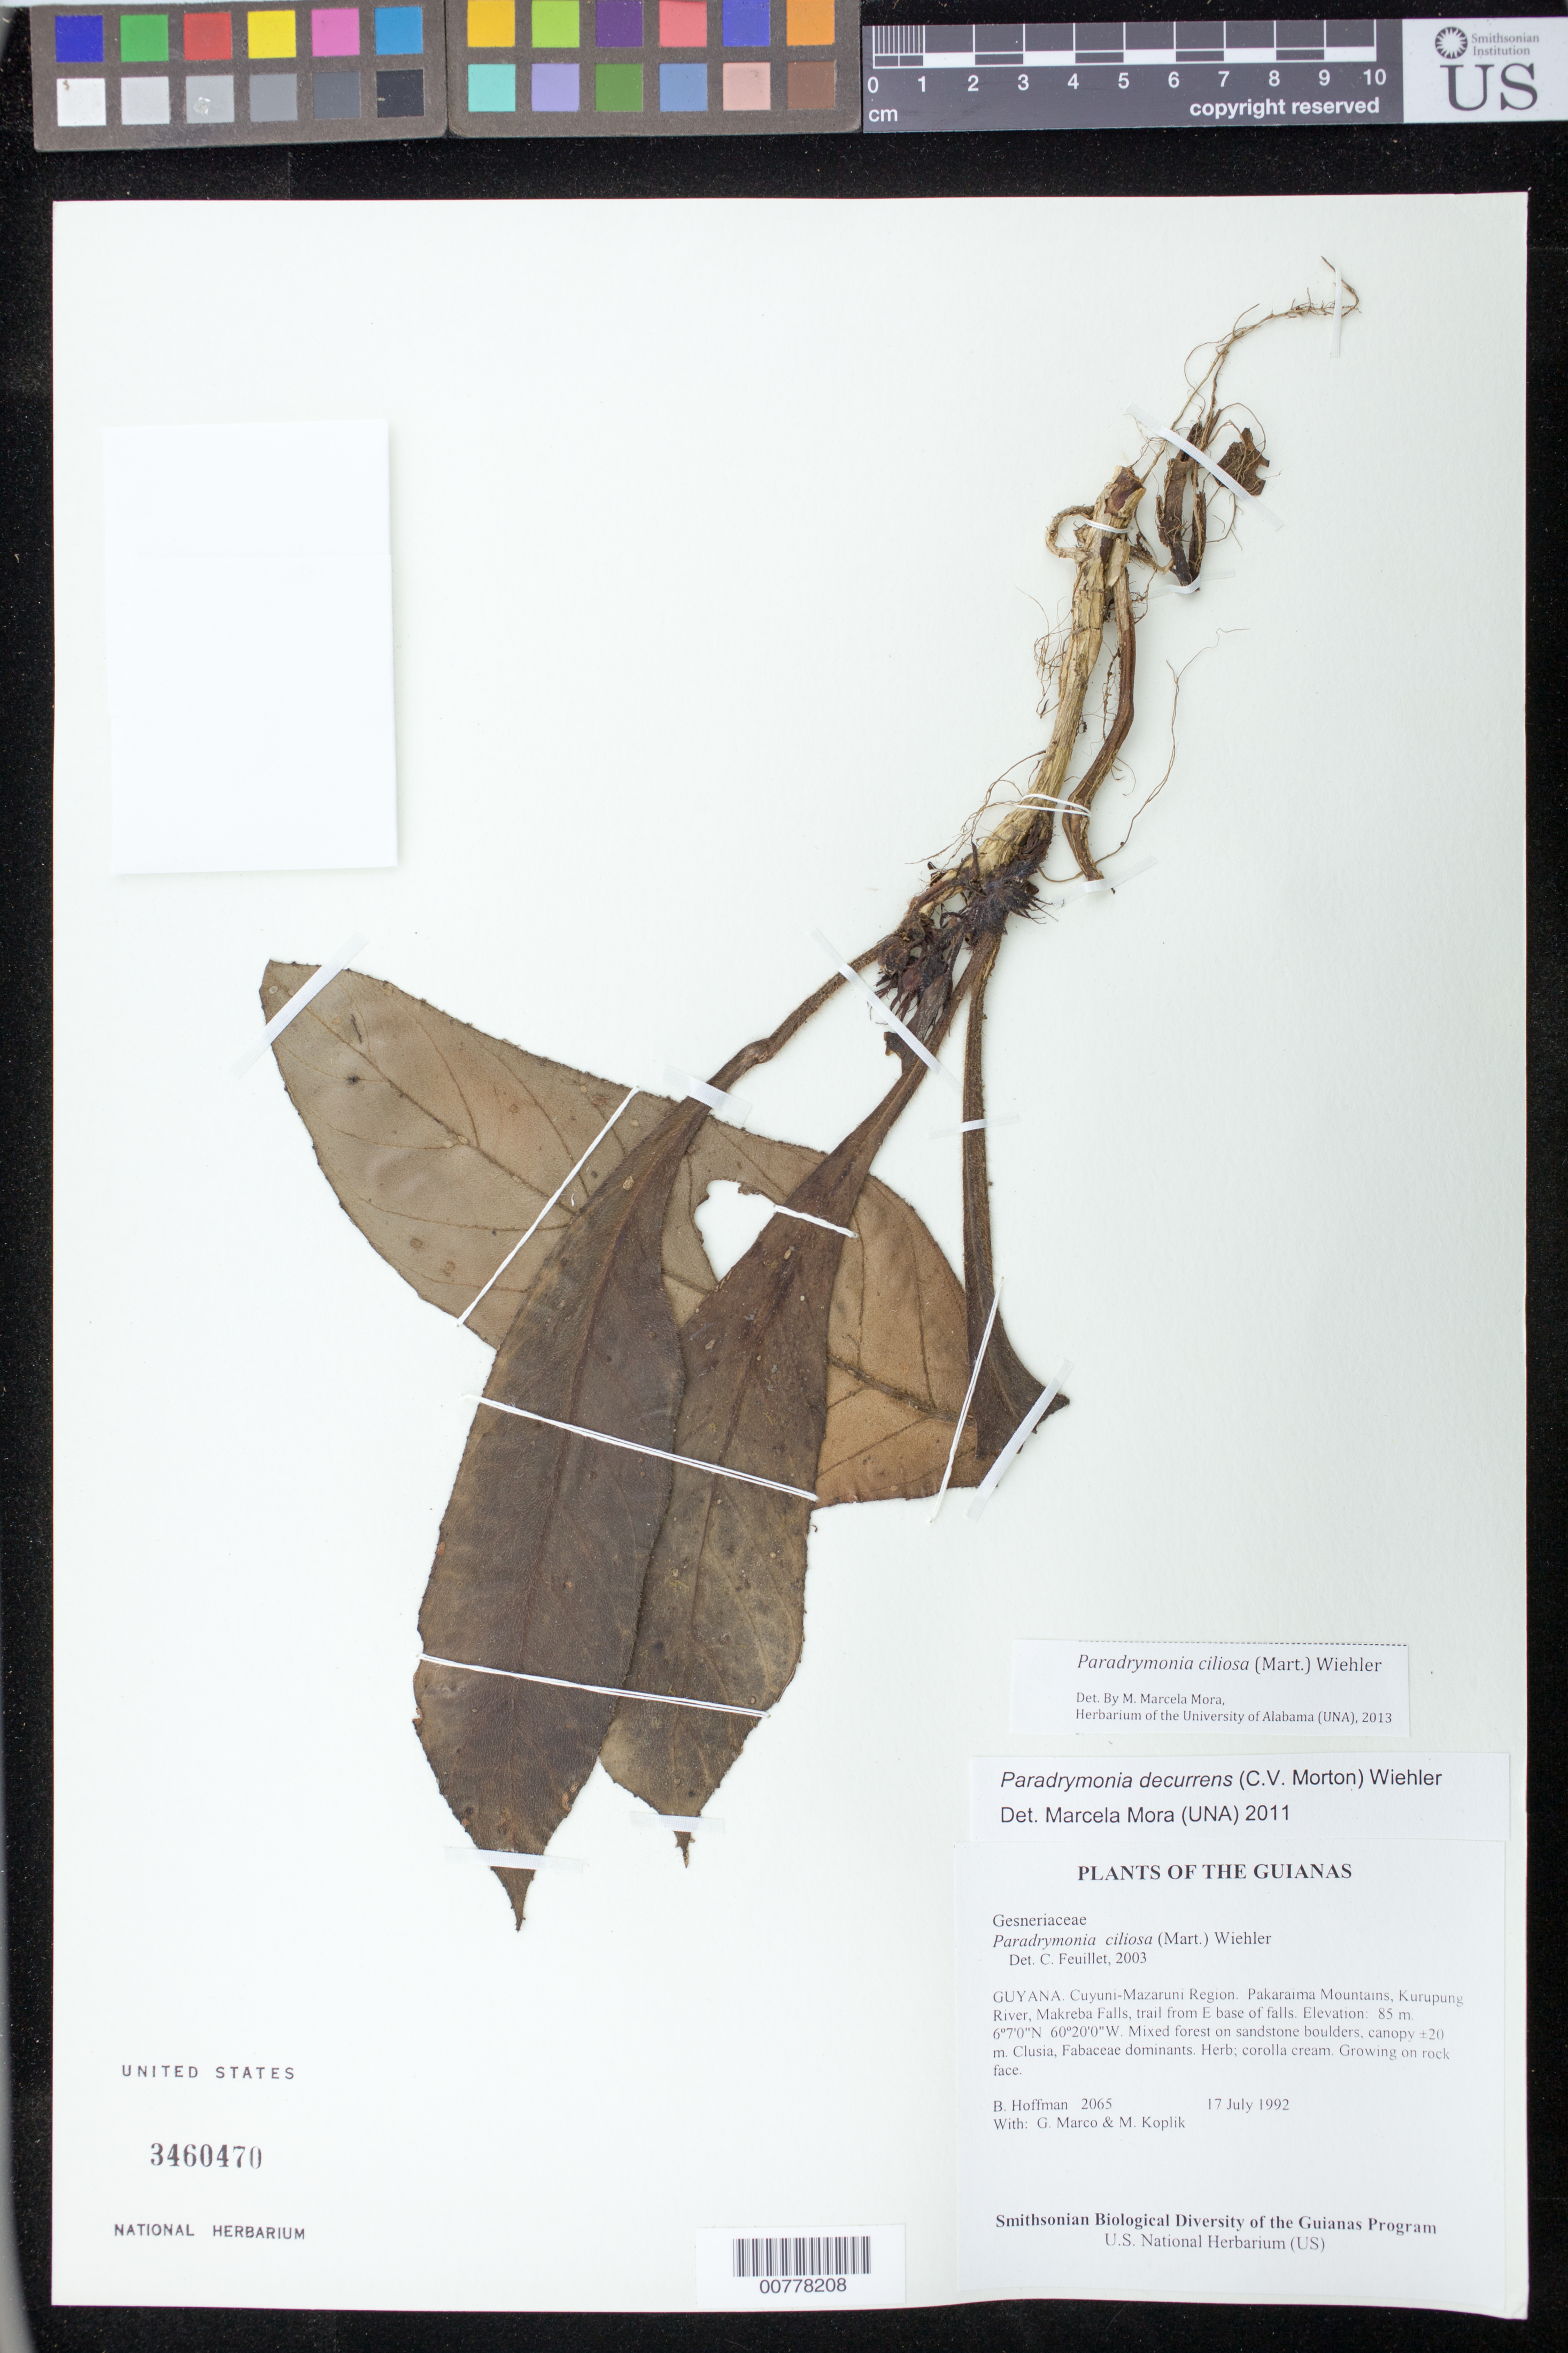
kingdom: Plantae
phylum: Tracheophyta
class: Magnoliopsida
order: Lamiales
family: Gesneriaceae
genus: Paradrymonia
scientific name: Paradrymonia ciliosa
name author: (Mart.) Wiehler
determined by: Mora, M. Marcela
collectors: B. Hoffman, G. Marco & M. Koplik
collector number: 2065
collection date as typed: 17 July 1992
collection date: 1992-07-17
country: Guyana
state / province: Cuyuni-Mazaruni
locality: Pakaraima Mountains, Kurupung River, Makreba Falls, trail from E base of falls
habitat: Mixed forest on sandstone boulders, canopy ±20 m. Clusia, Fabaceae dominants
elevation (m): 85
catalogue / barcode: US 3460470